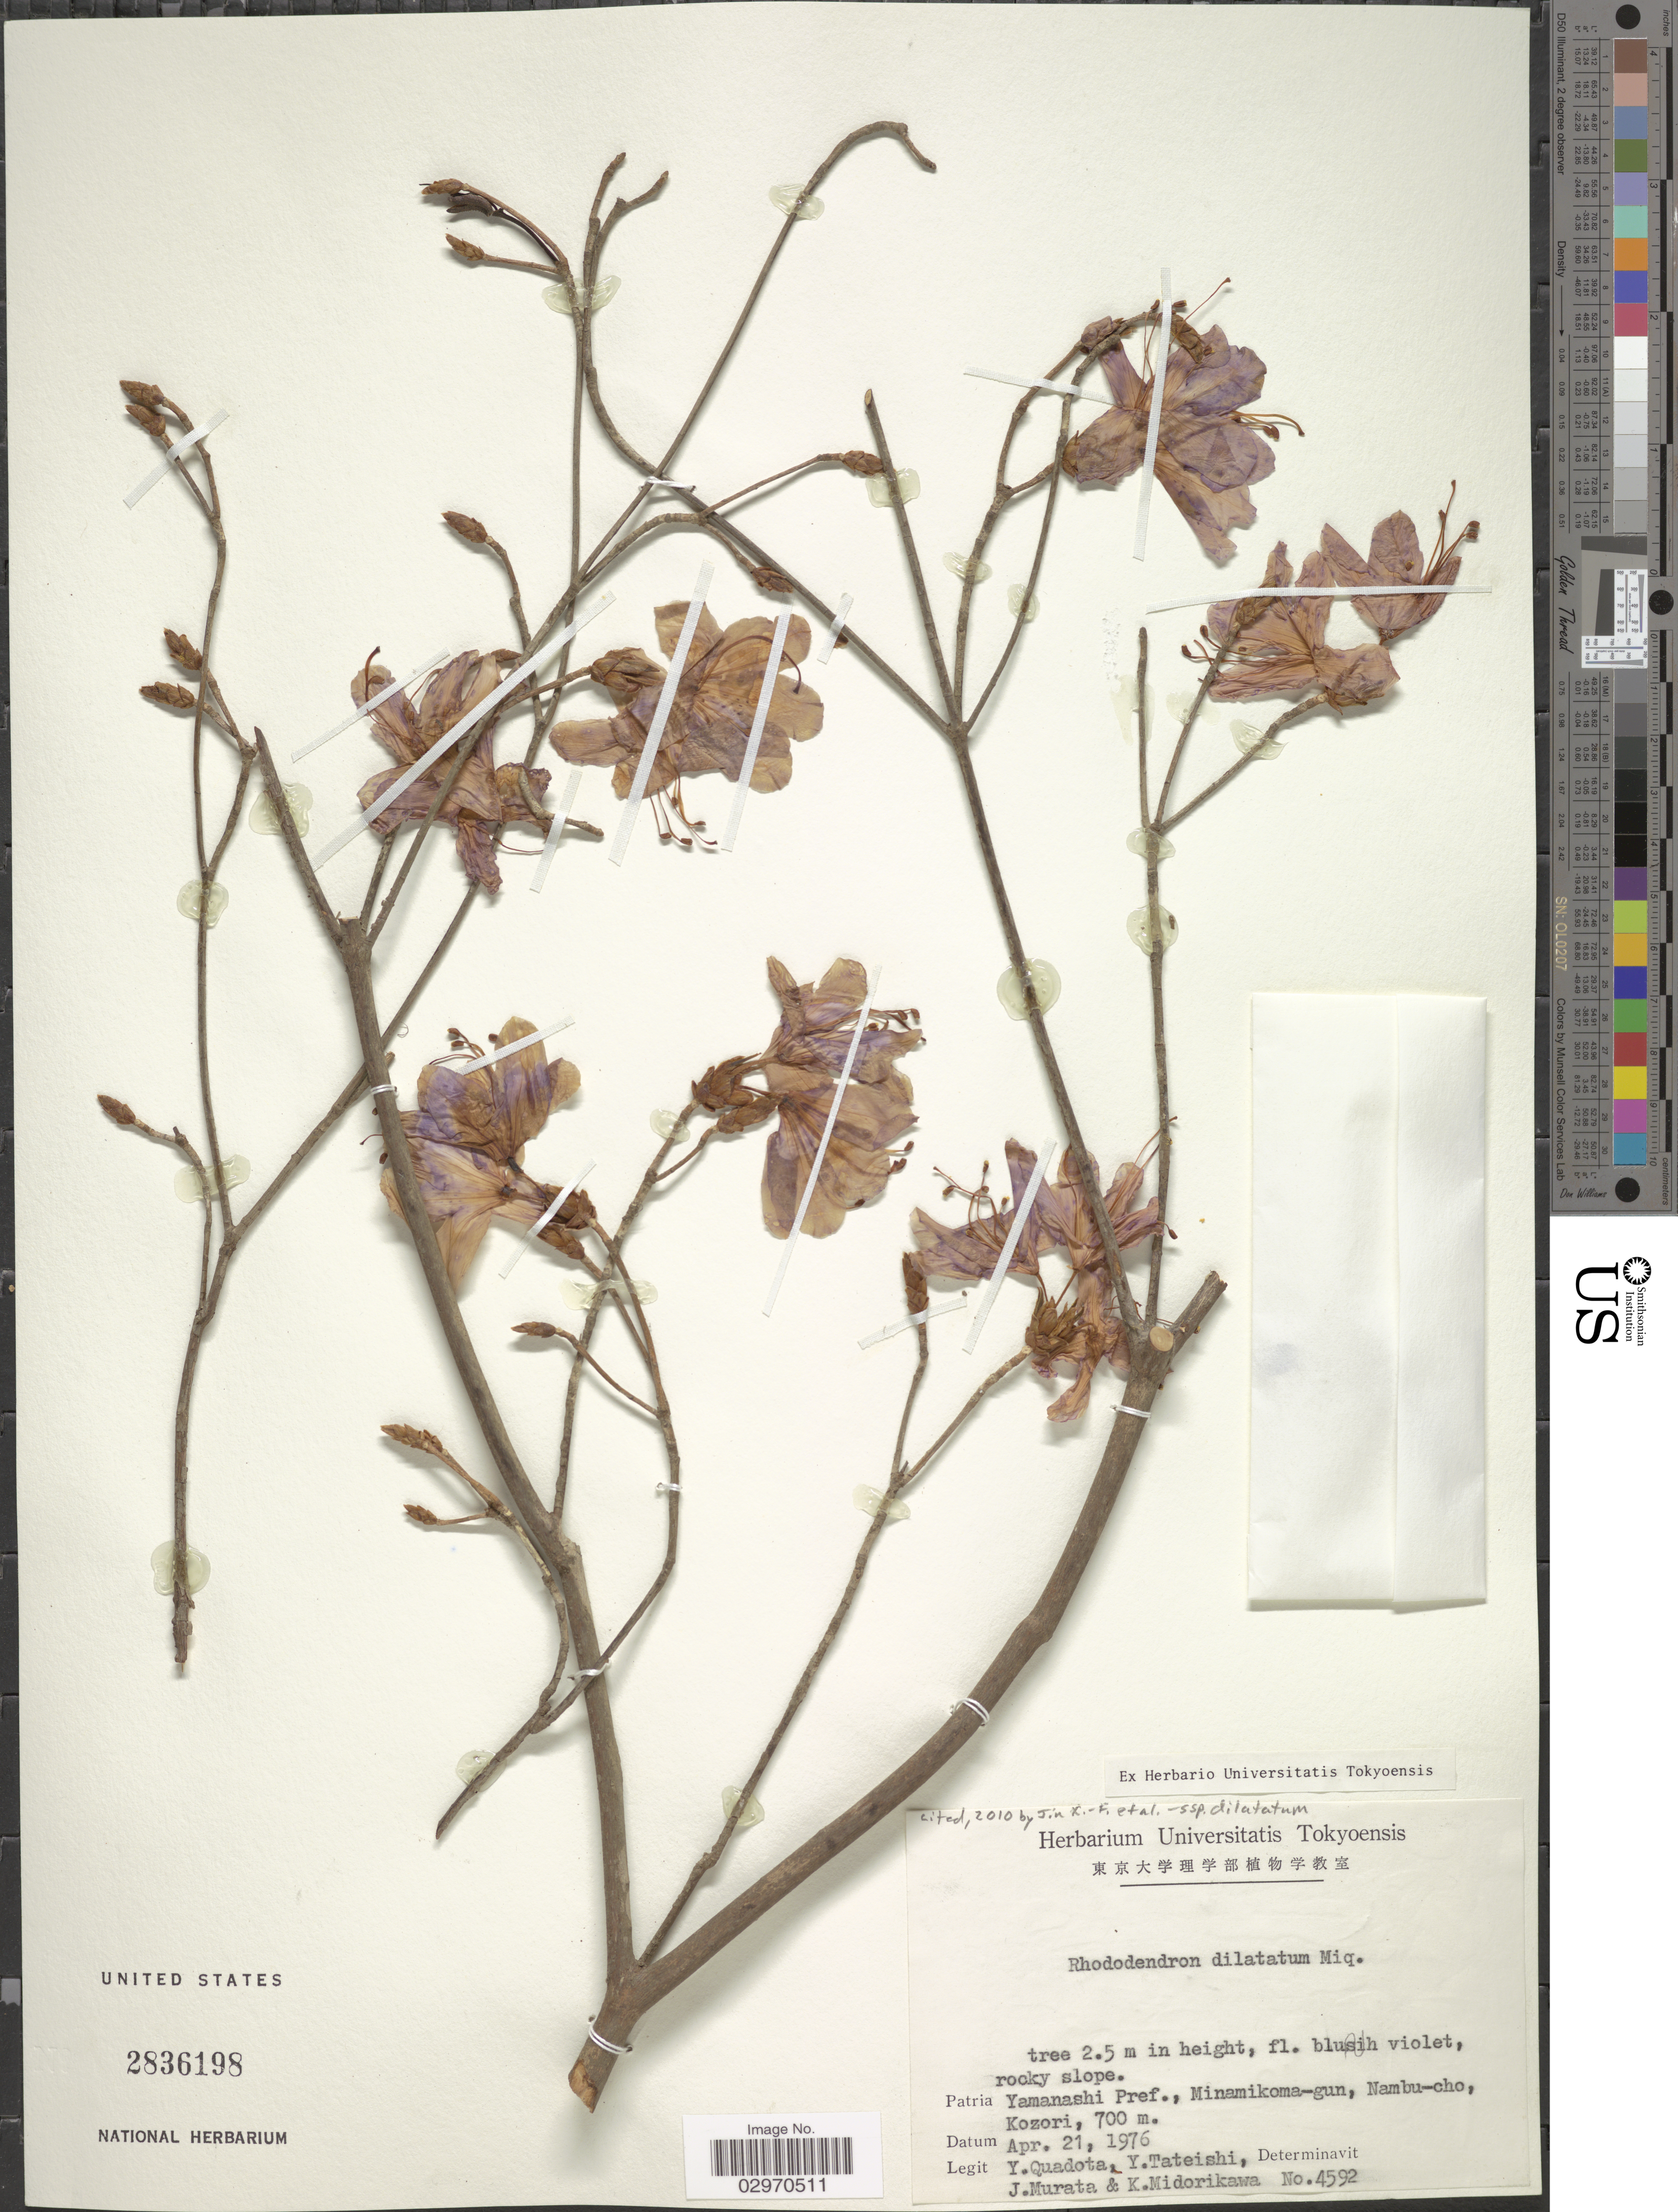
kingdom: Plantae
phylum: Tracheophyta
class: Magnoliopsida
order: Ericales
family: Ericaceae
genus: Rhododendron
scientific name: Rhododendron dilatatum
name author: Miq.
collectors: Y. Quadota, Y. Tateishi, J. Murata & K. Midorikawa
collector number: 4592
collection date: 1976-04-21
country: Japan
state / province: Yamanasi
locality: Yamanashi Pref., Minamikoma-gun, Nambu-cho, Kozori.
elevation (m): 700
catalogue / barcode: US 2836198